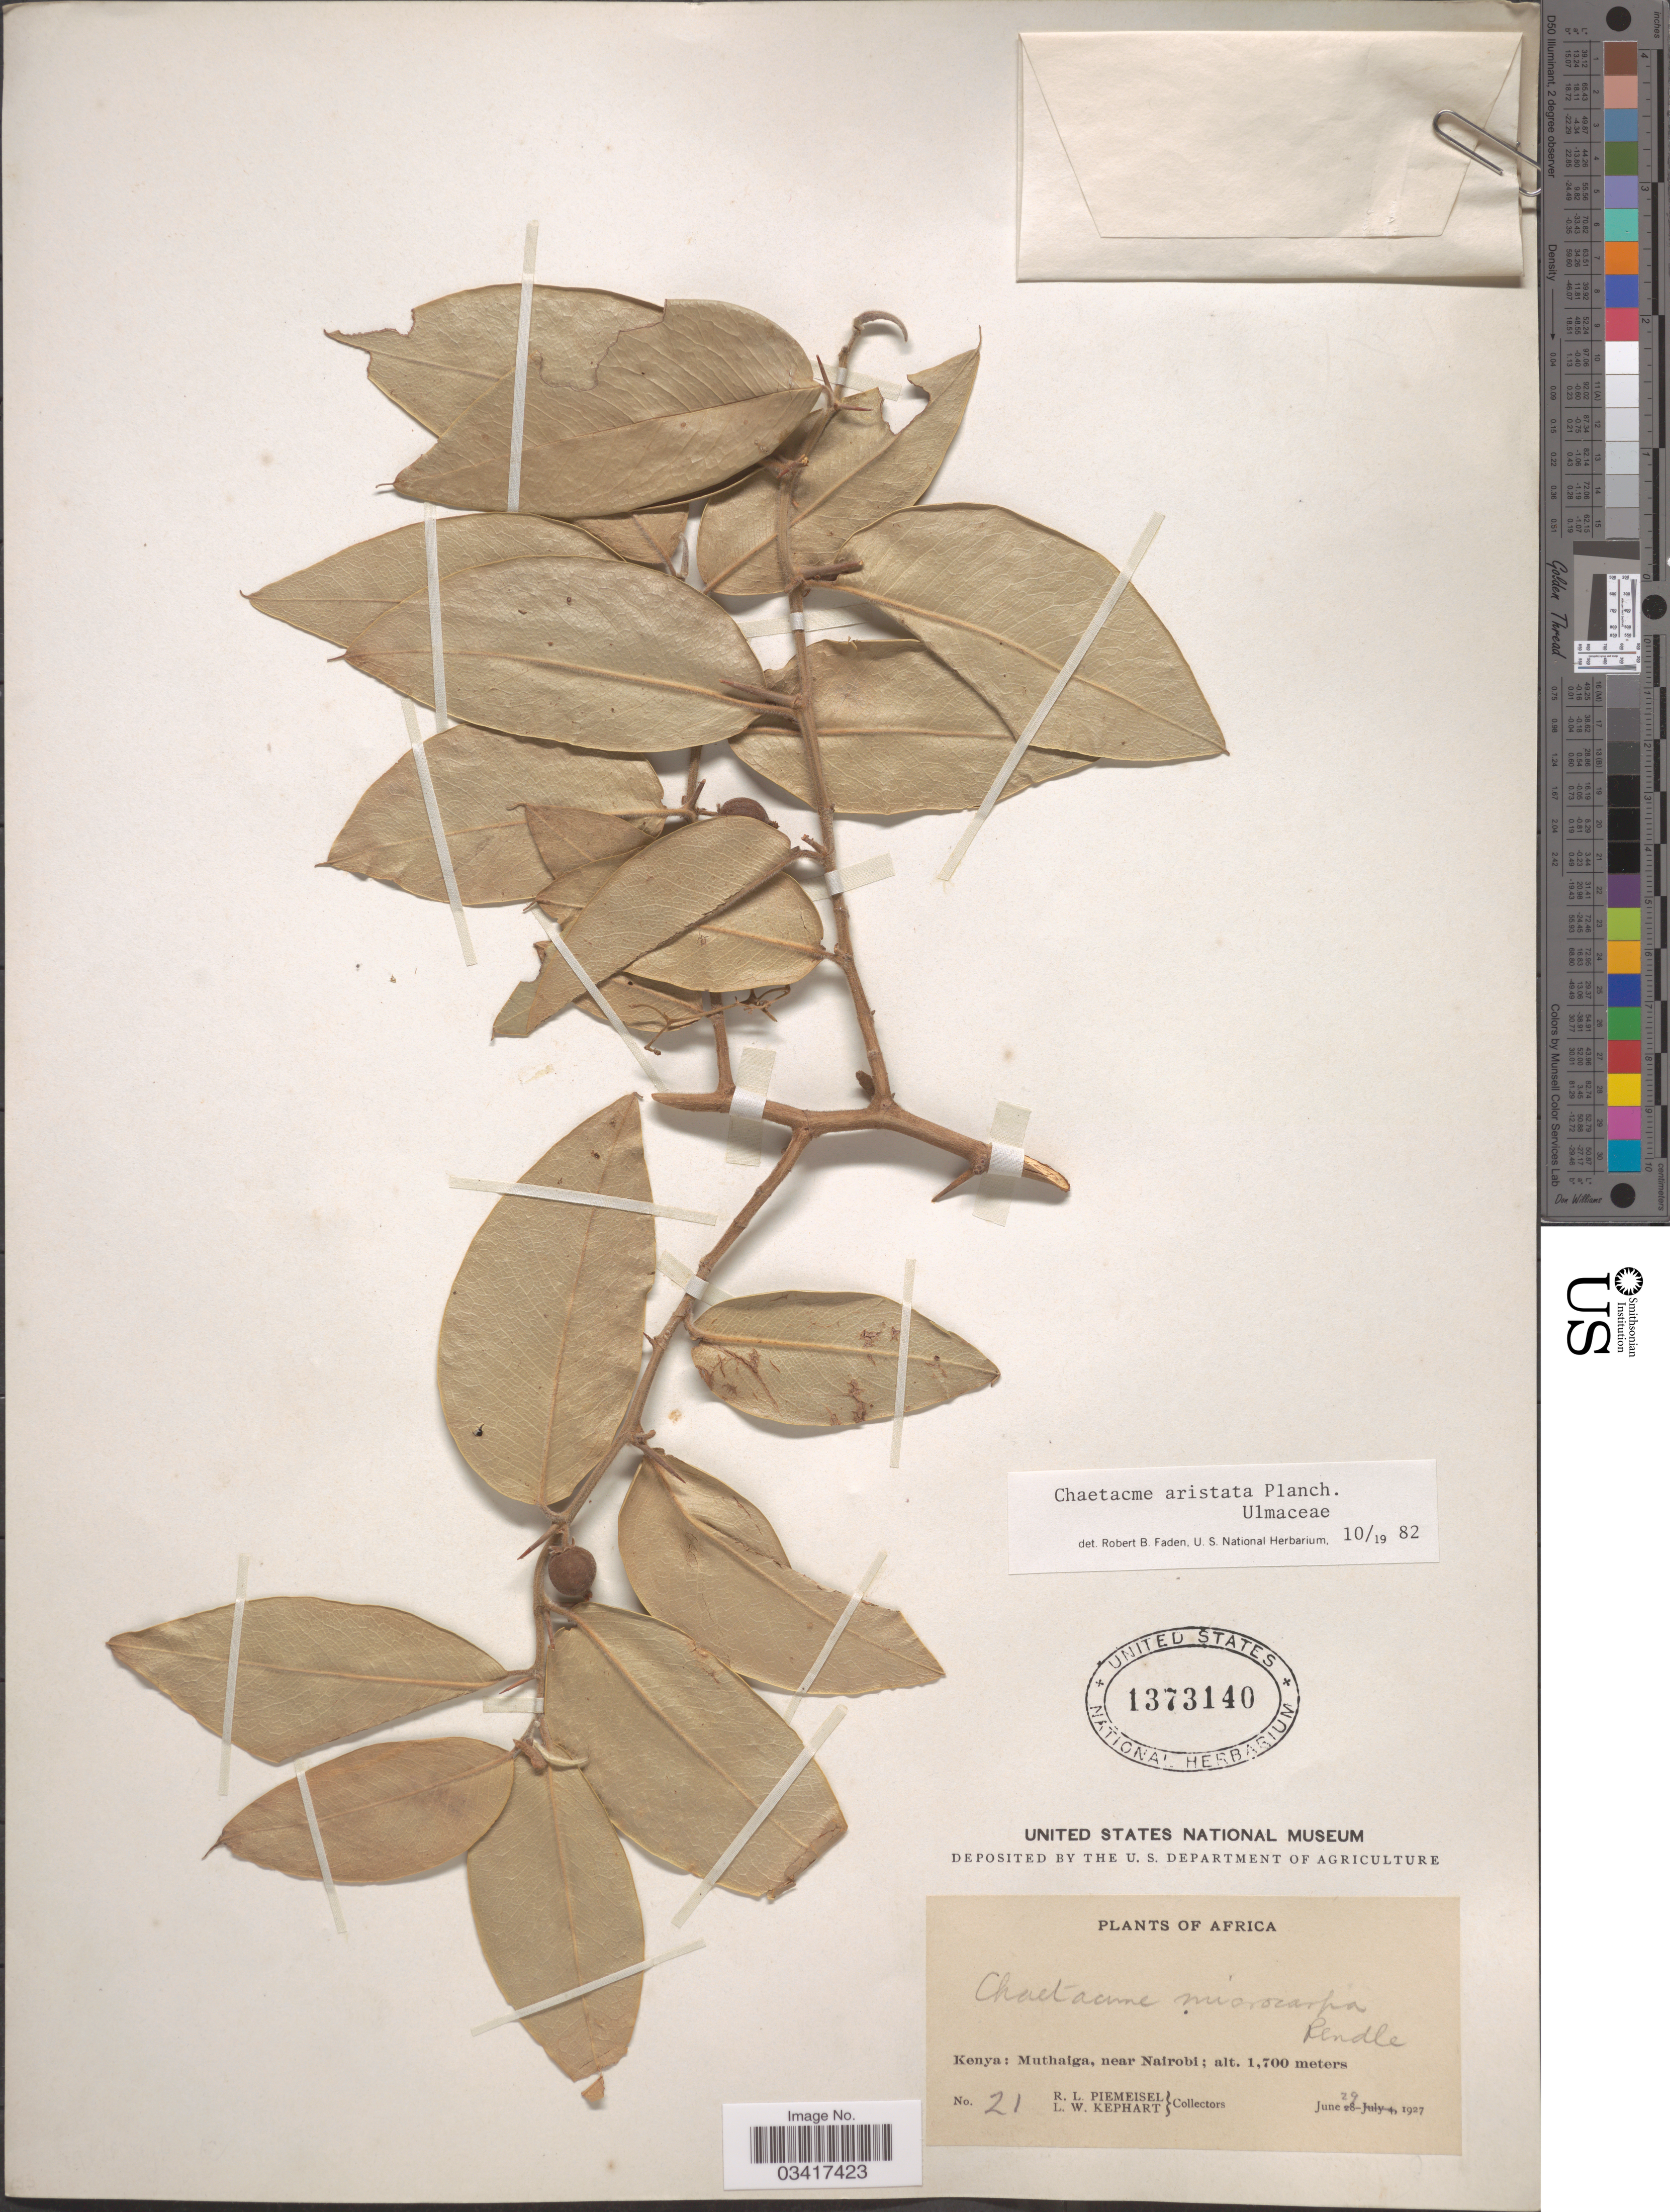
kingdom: Plantae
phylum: Tracheophyta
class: Magnoliopsida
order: Rosales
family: Cannabaceae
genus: Chaetachme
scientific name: Chaetachme aristata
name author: Planch.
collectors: R. L. Piemeisel & L. W. Kephart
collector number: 21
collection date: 1927-06-29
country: Kenya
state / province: Nairobi Area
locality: Muthaiga, near Nairobi.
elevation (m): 1700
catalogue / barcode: US 1373140